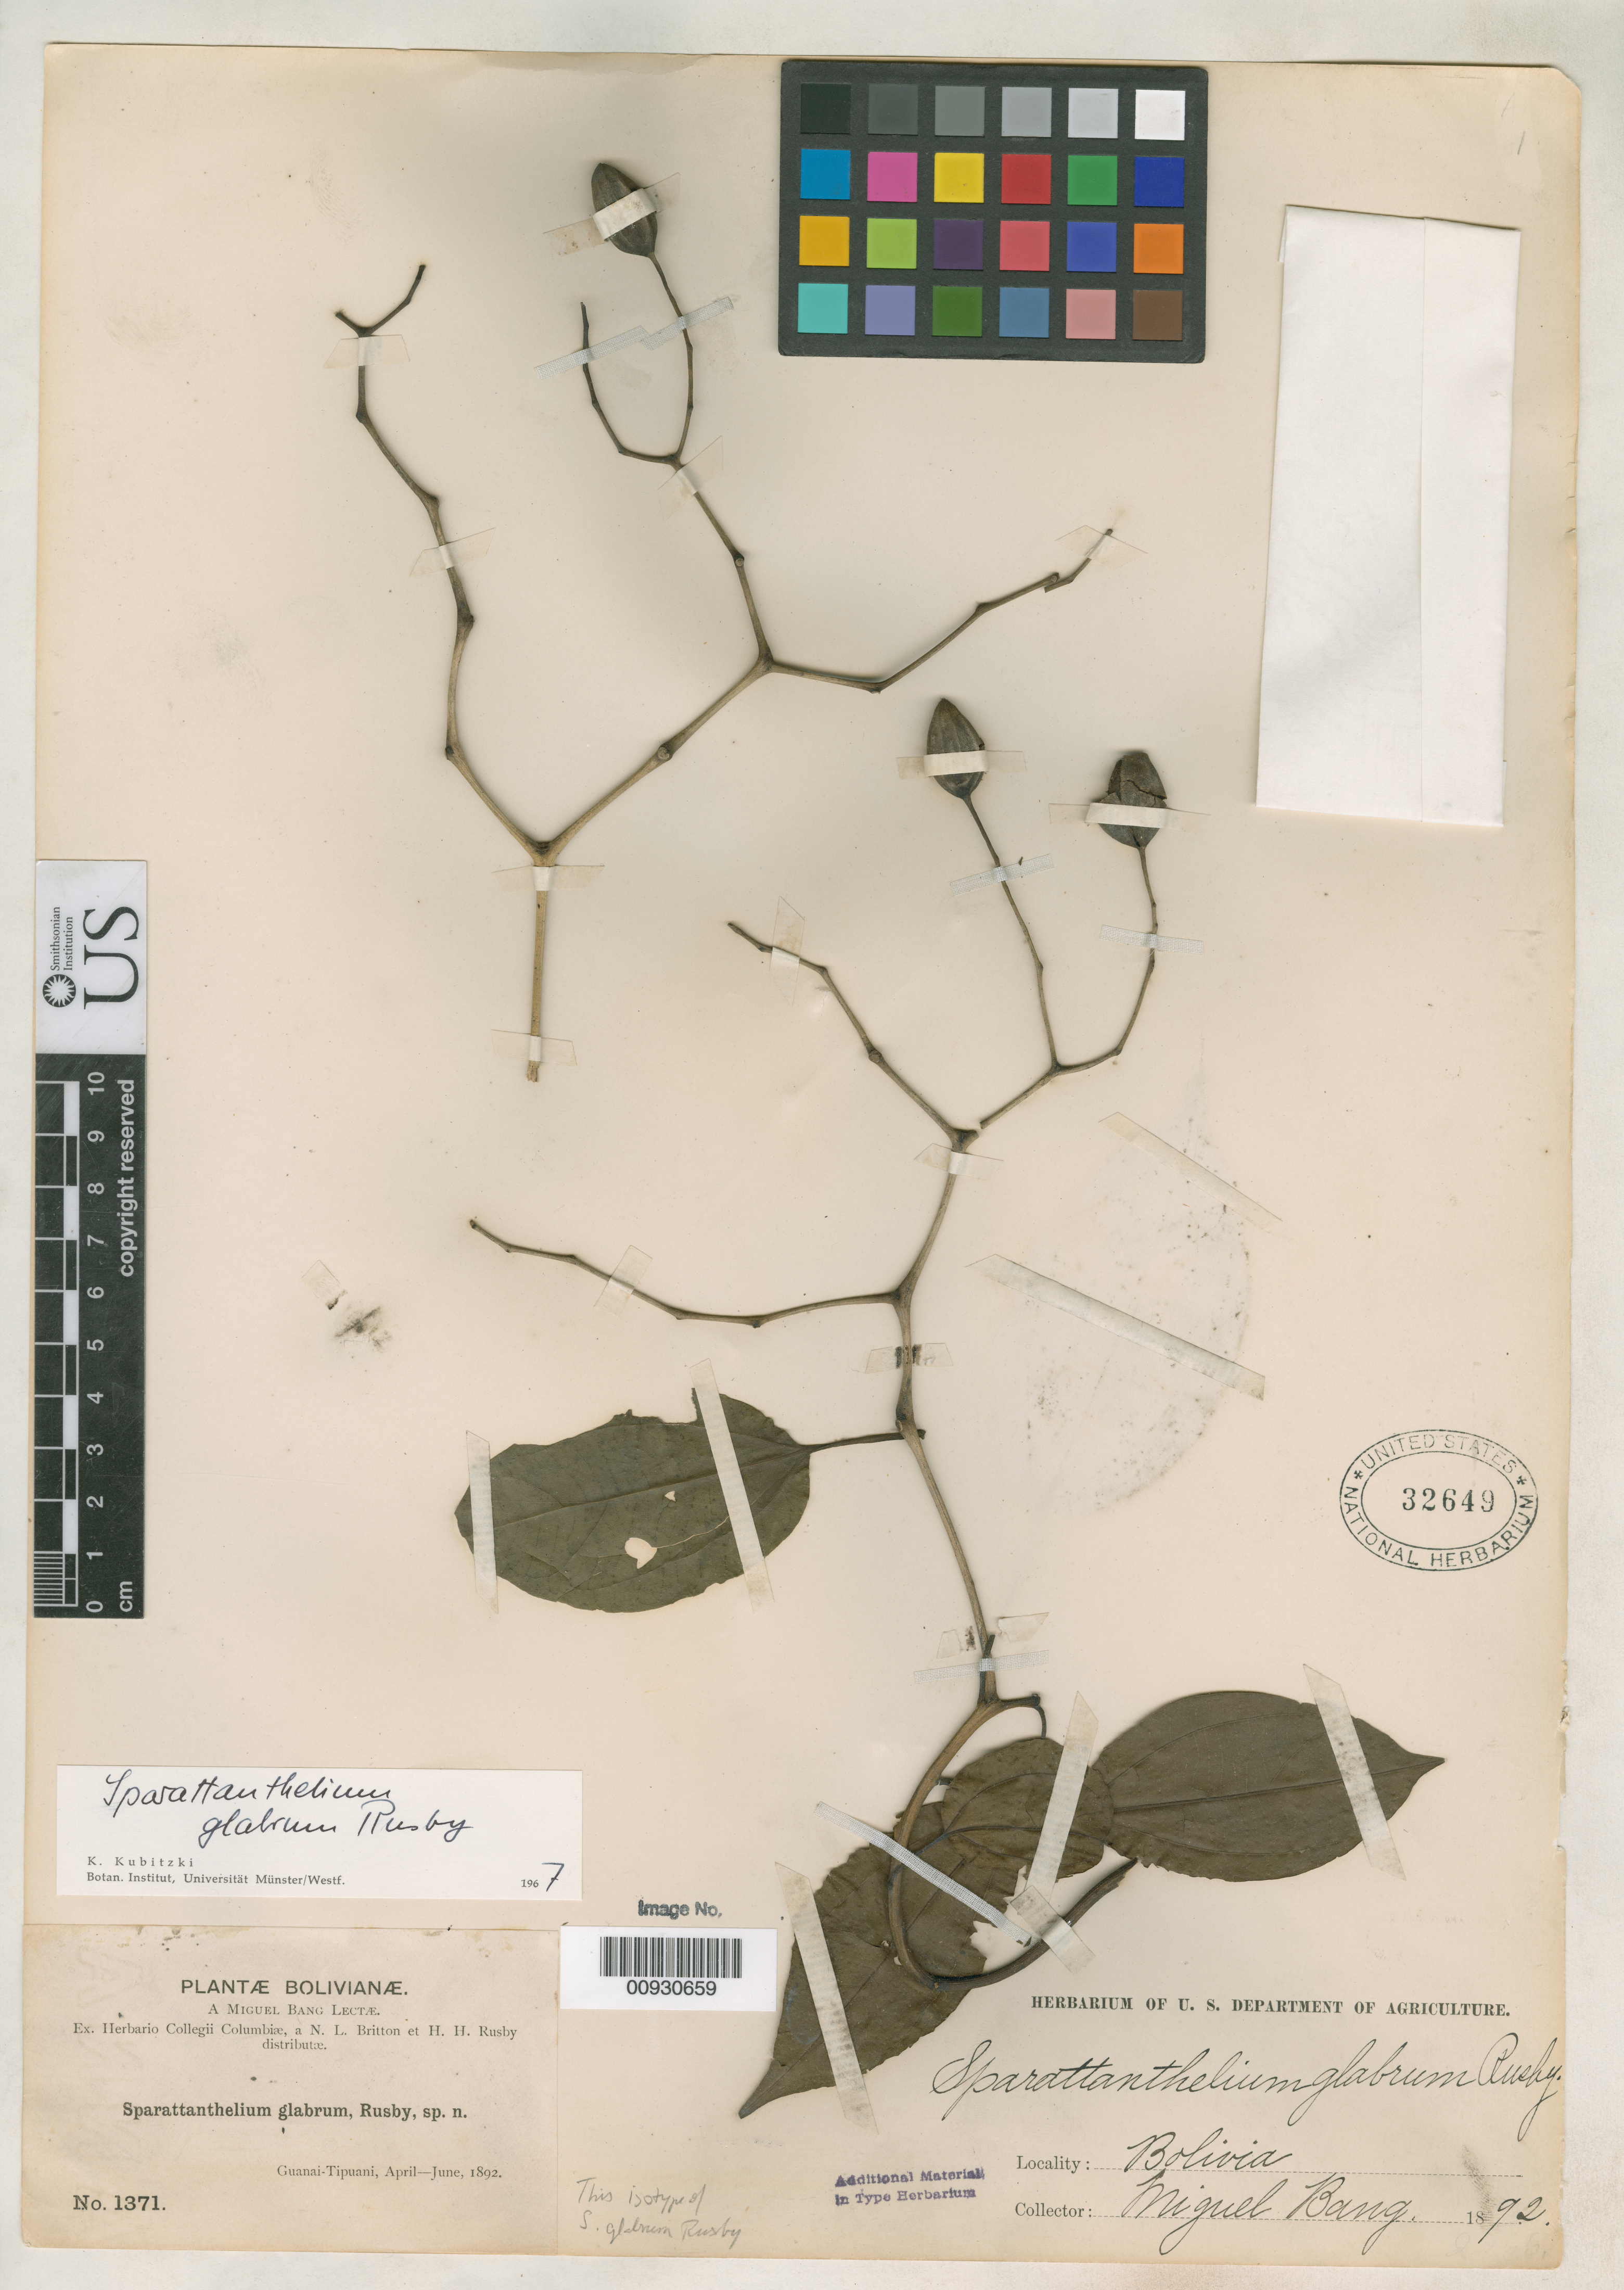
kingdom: Plantae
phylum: Tracheophyta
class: Magnoliopsida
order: Laurales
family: Hernandiaceae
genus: Sparattanthelium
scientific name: Sparattanthelium glabrum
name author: Rusby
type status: Isotype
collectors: M. Bang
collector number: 1371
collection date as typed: Apr 1892 to -- Jun 1892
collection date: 1892-04/1892-06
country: Bolivia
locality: Guanai - Tipuani.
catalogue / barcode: US 32649